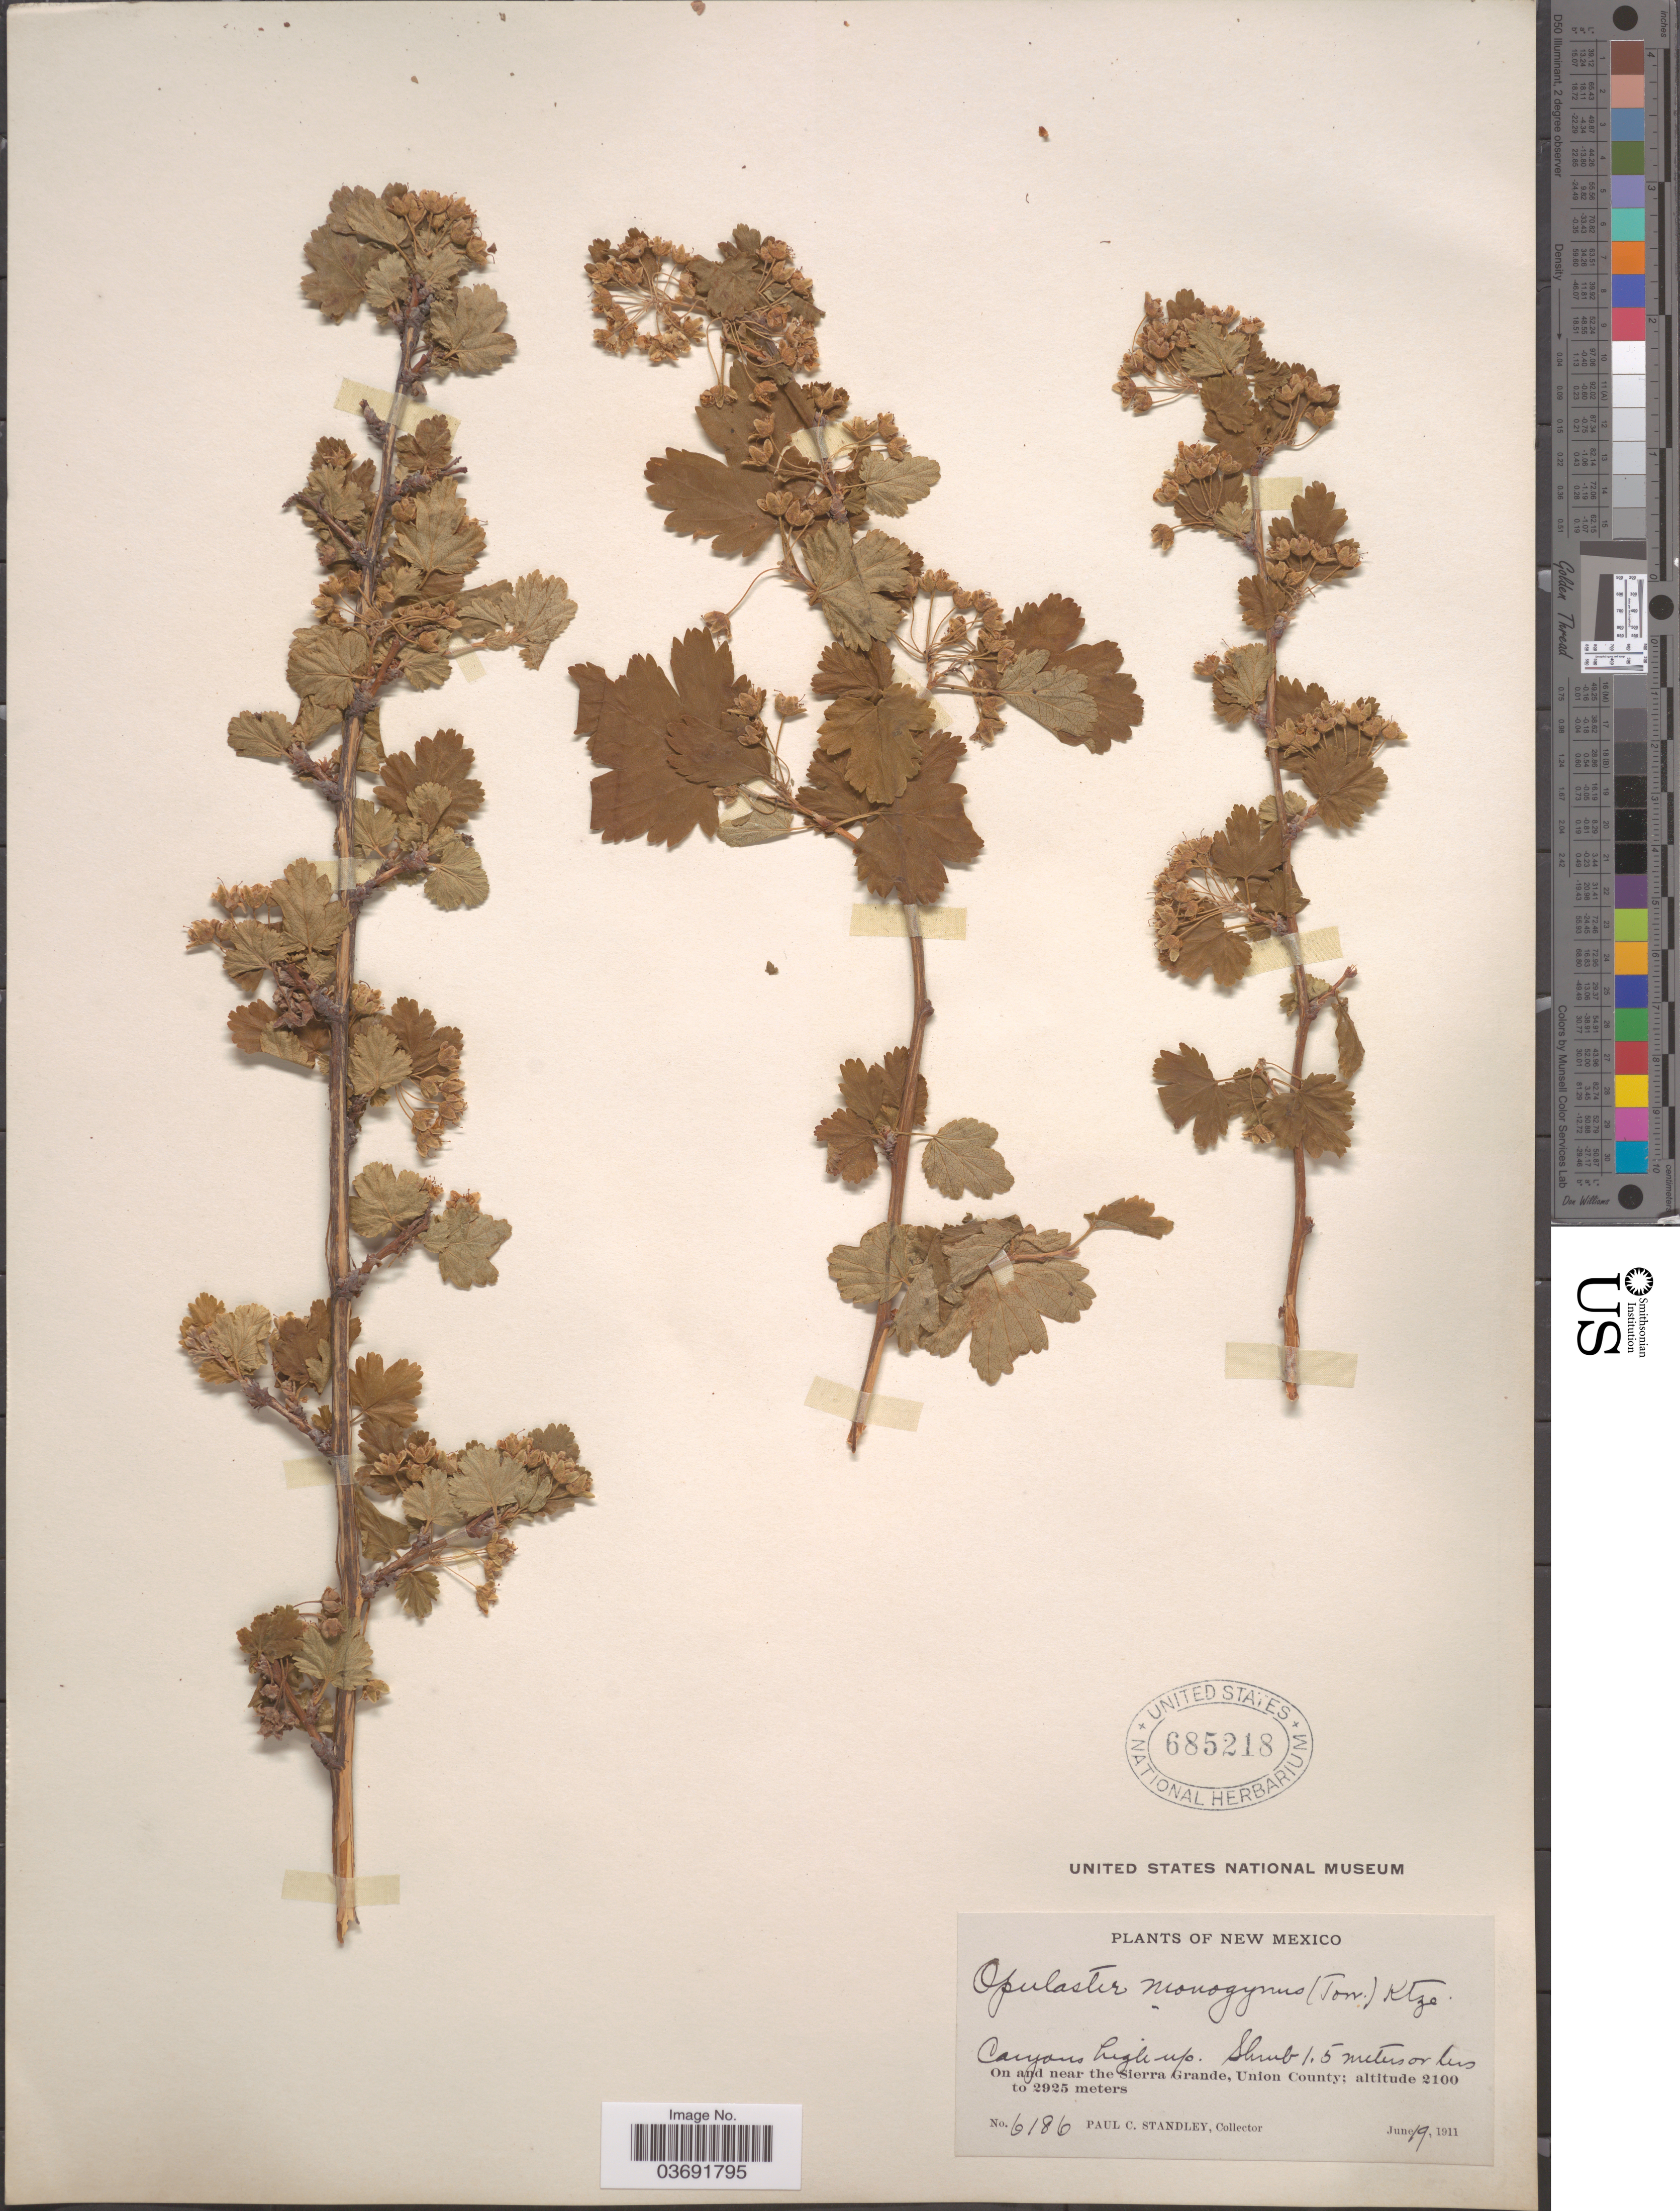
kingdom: Plantae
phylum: Tracheophyta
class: Magnoliopsida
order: Rosales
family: Rosaceae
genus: Physocarpus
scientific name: Physocarpus monogynus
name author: (Torr.) J.M. Coult.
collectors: P. C. Standley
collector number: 6186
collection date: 1911-06-19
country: United States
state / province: New Mexico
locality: Canyons high up. On and near the Sierra Grande. Union County.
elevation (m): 2100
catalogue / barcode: US 685218